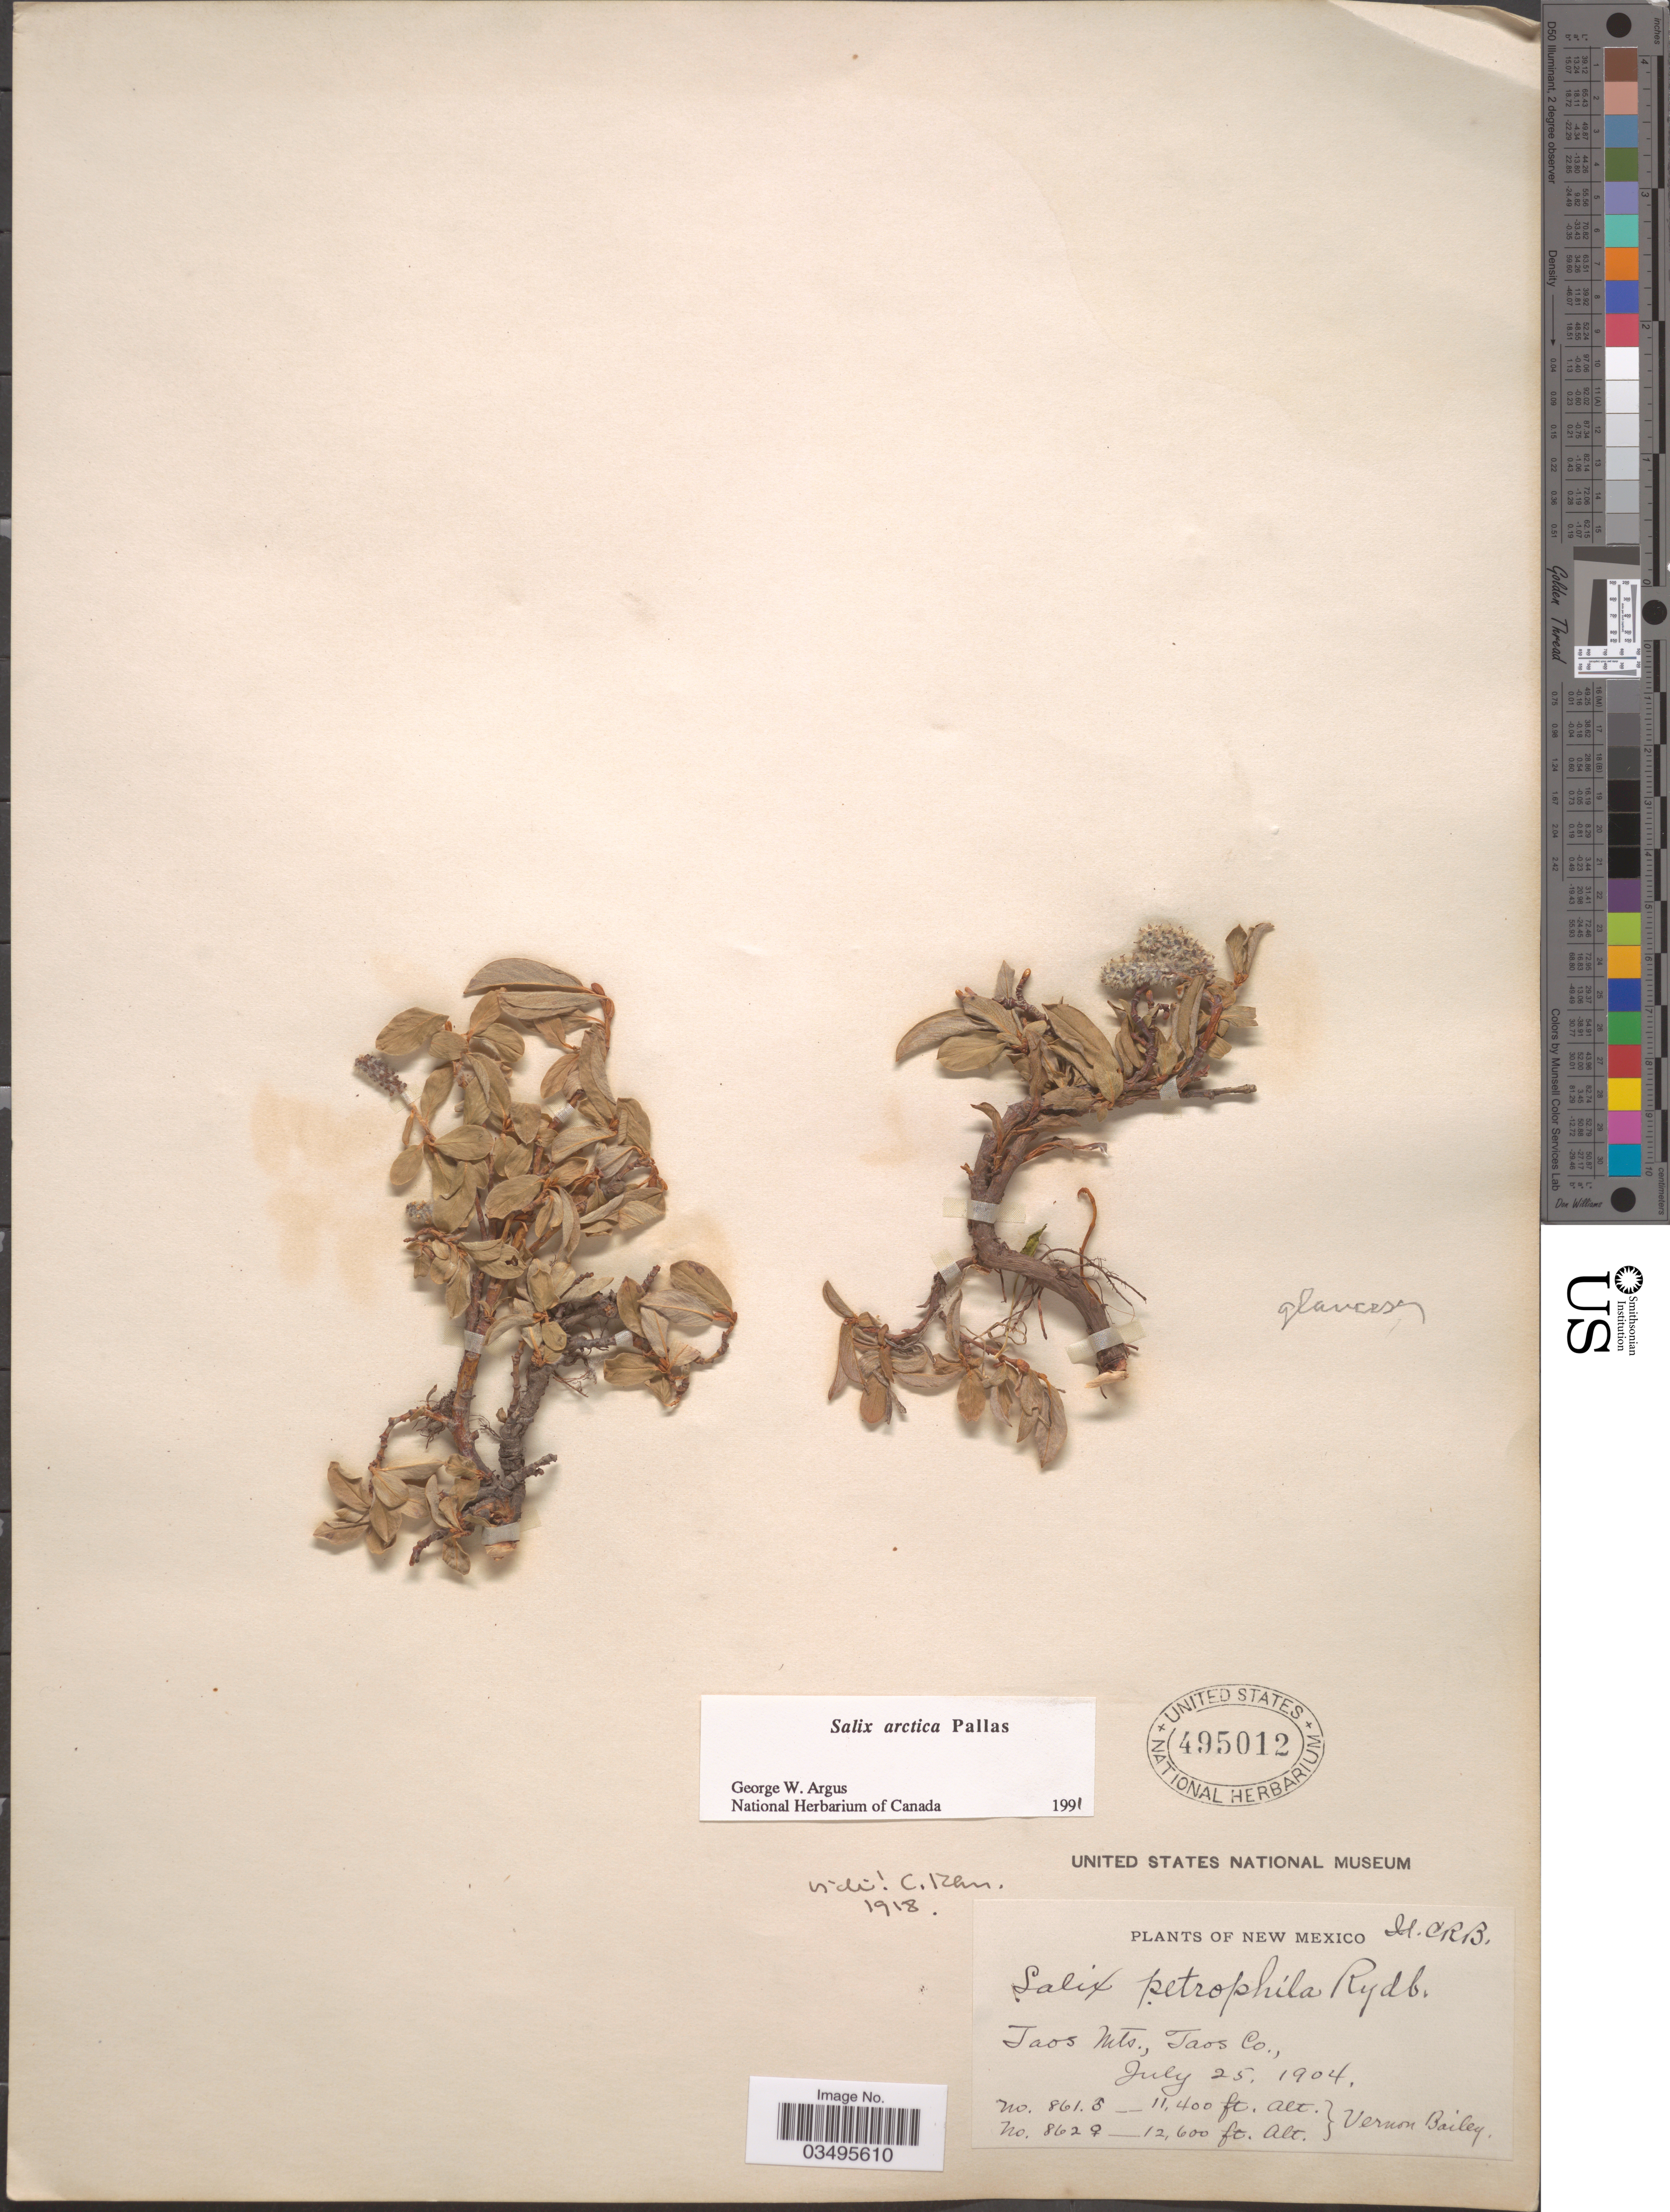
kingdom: Plantae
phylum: Tracheophyta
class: Magnoliopsida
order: Malpighiales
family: Salicaceae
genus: Salix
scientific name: Salix arctica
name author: Pall.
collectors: V. O. Bailey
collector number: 861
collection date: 1904-07-25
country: United States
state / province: New Mexico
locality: Taos Mts., Taos Co.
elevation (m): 3475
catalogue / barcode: US 495012